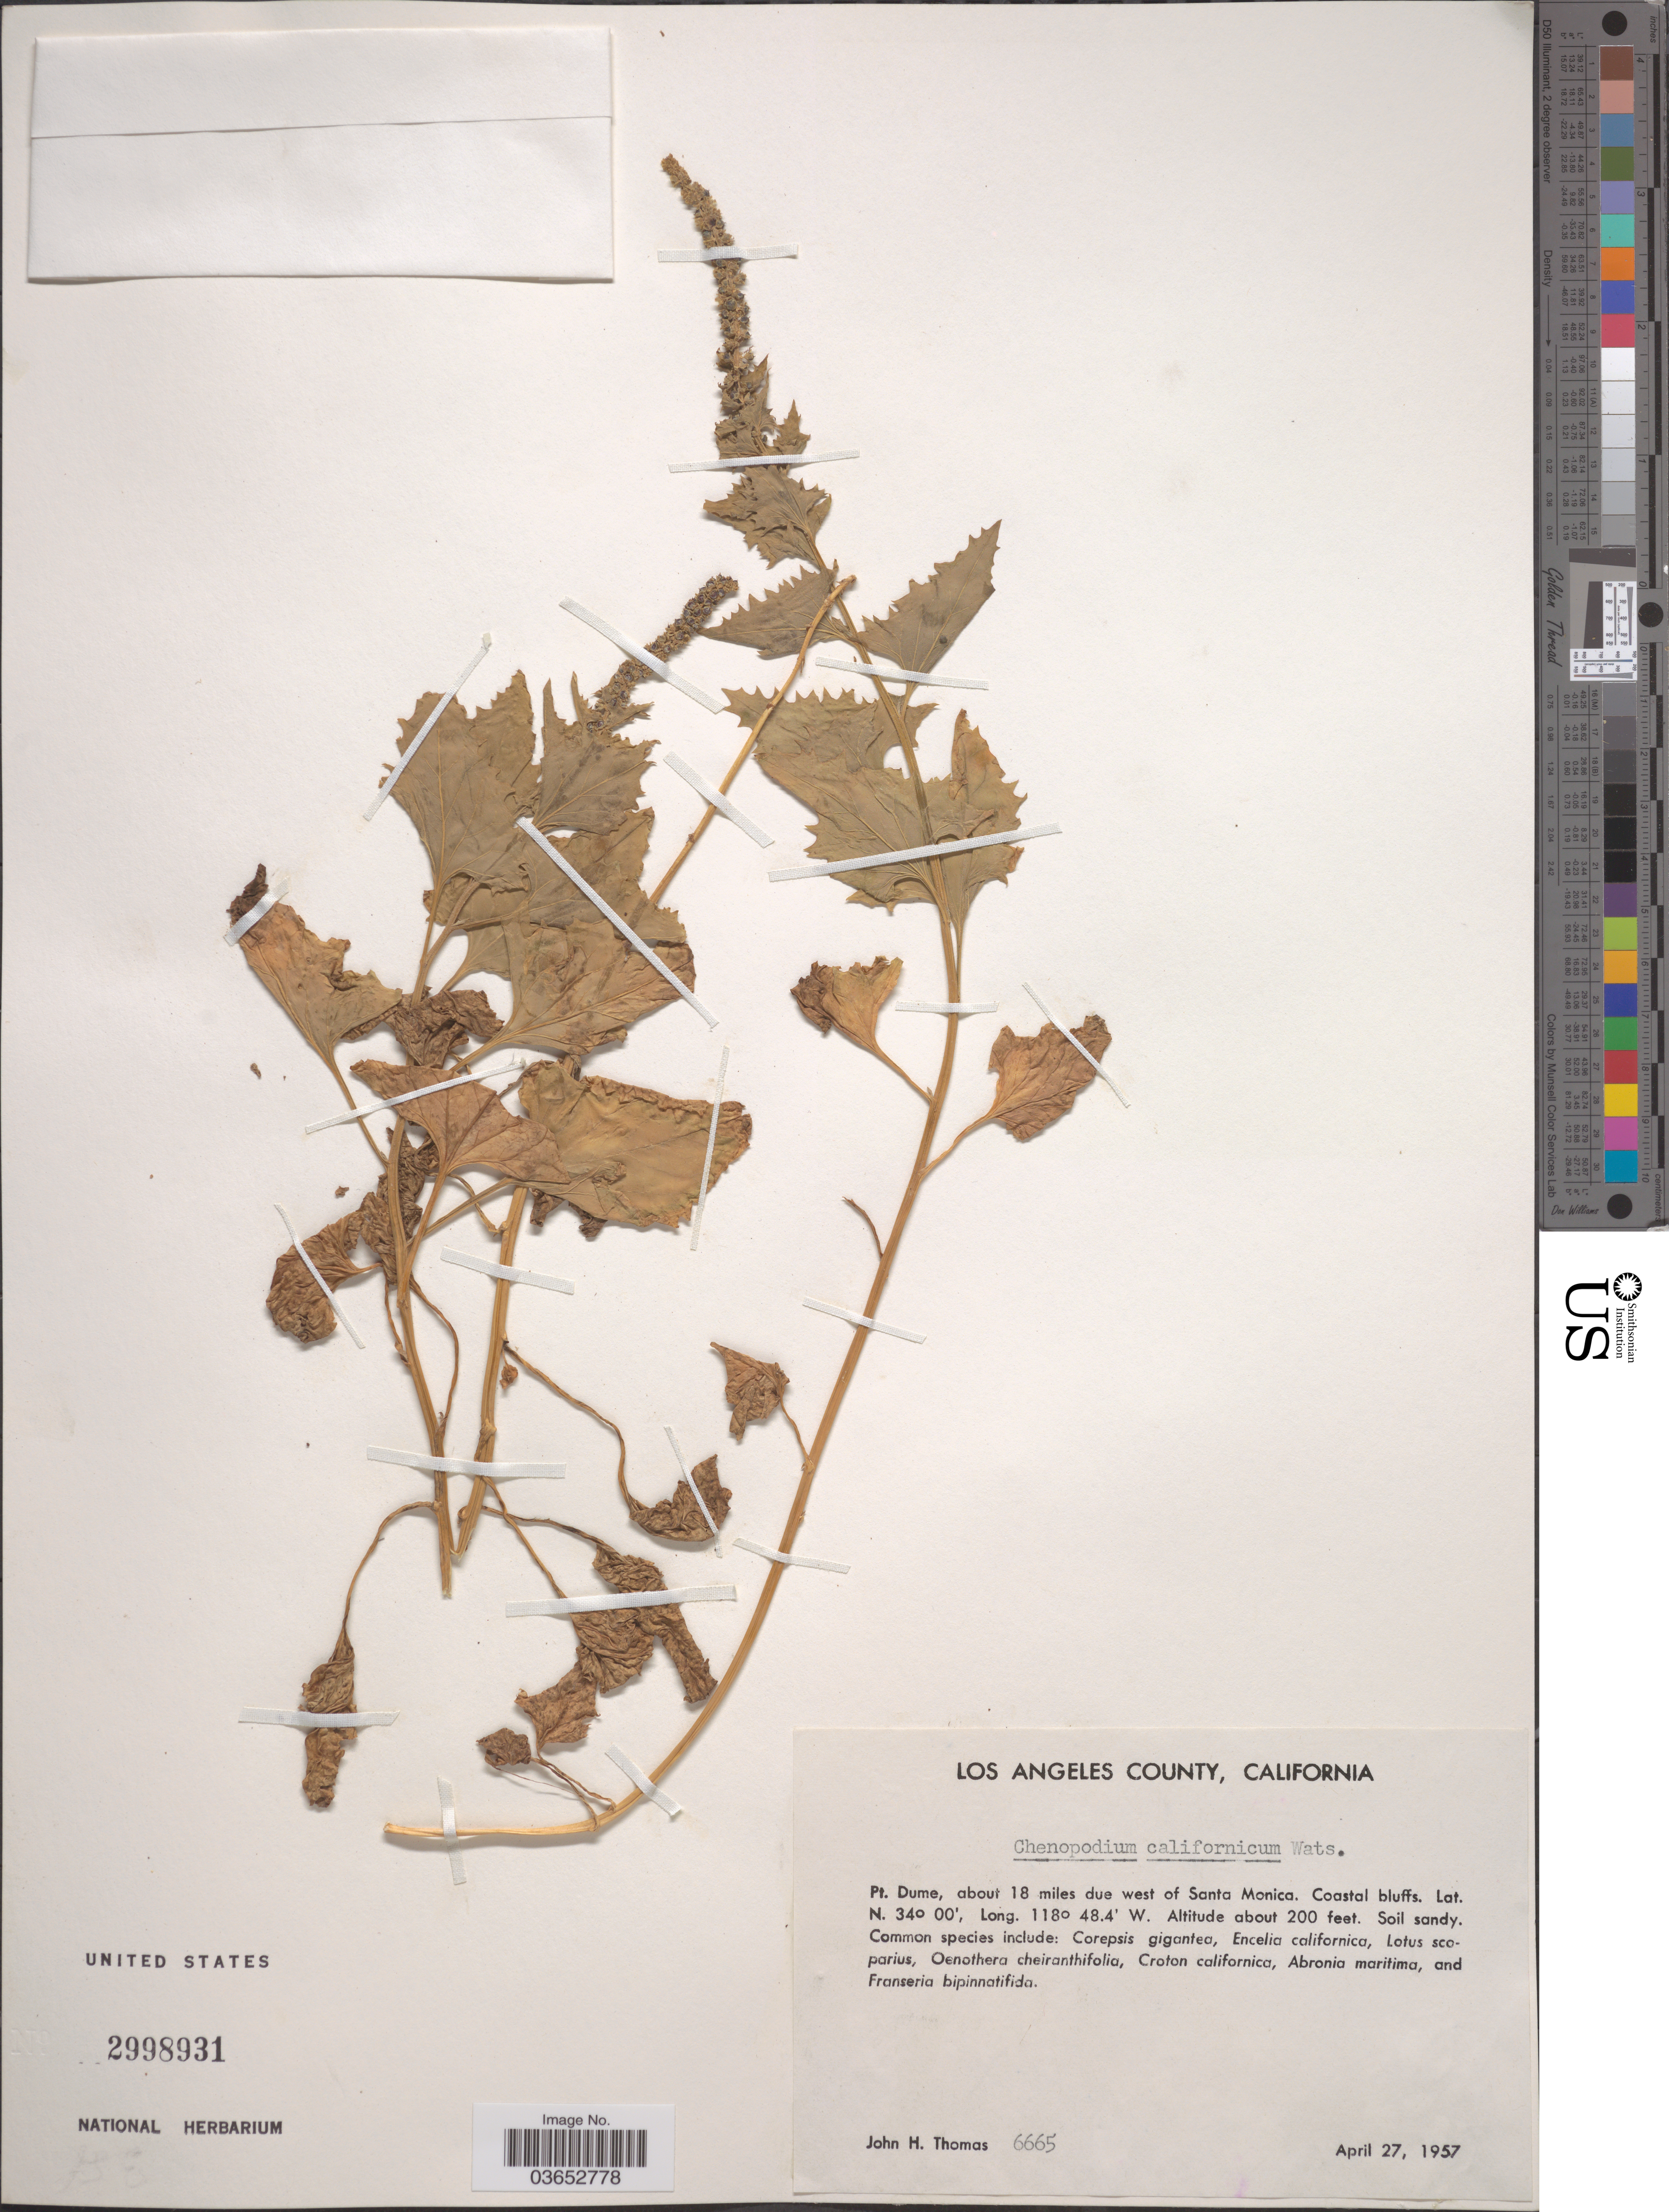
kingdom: Plantae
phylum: Tracheophyta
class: Magnoliopsida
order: Caryophyllales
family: Amaranthaceae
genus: Chenopodium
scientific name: Chenopodium californicum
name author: S. Watson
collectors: J. H. Thomas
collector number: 6665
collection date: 1957-04-27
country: United States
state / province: California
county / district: Los Angeles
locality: Los Angeles County. Pt. Dume, about 18 miles due west of Santa Monica.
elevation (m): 61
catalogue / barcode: US 2998931